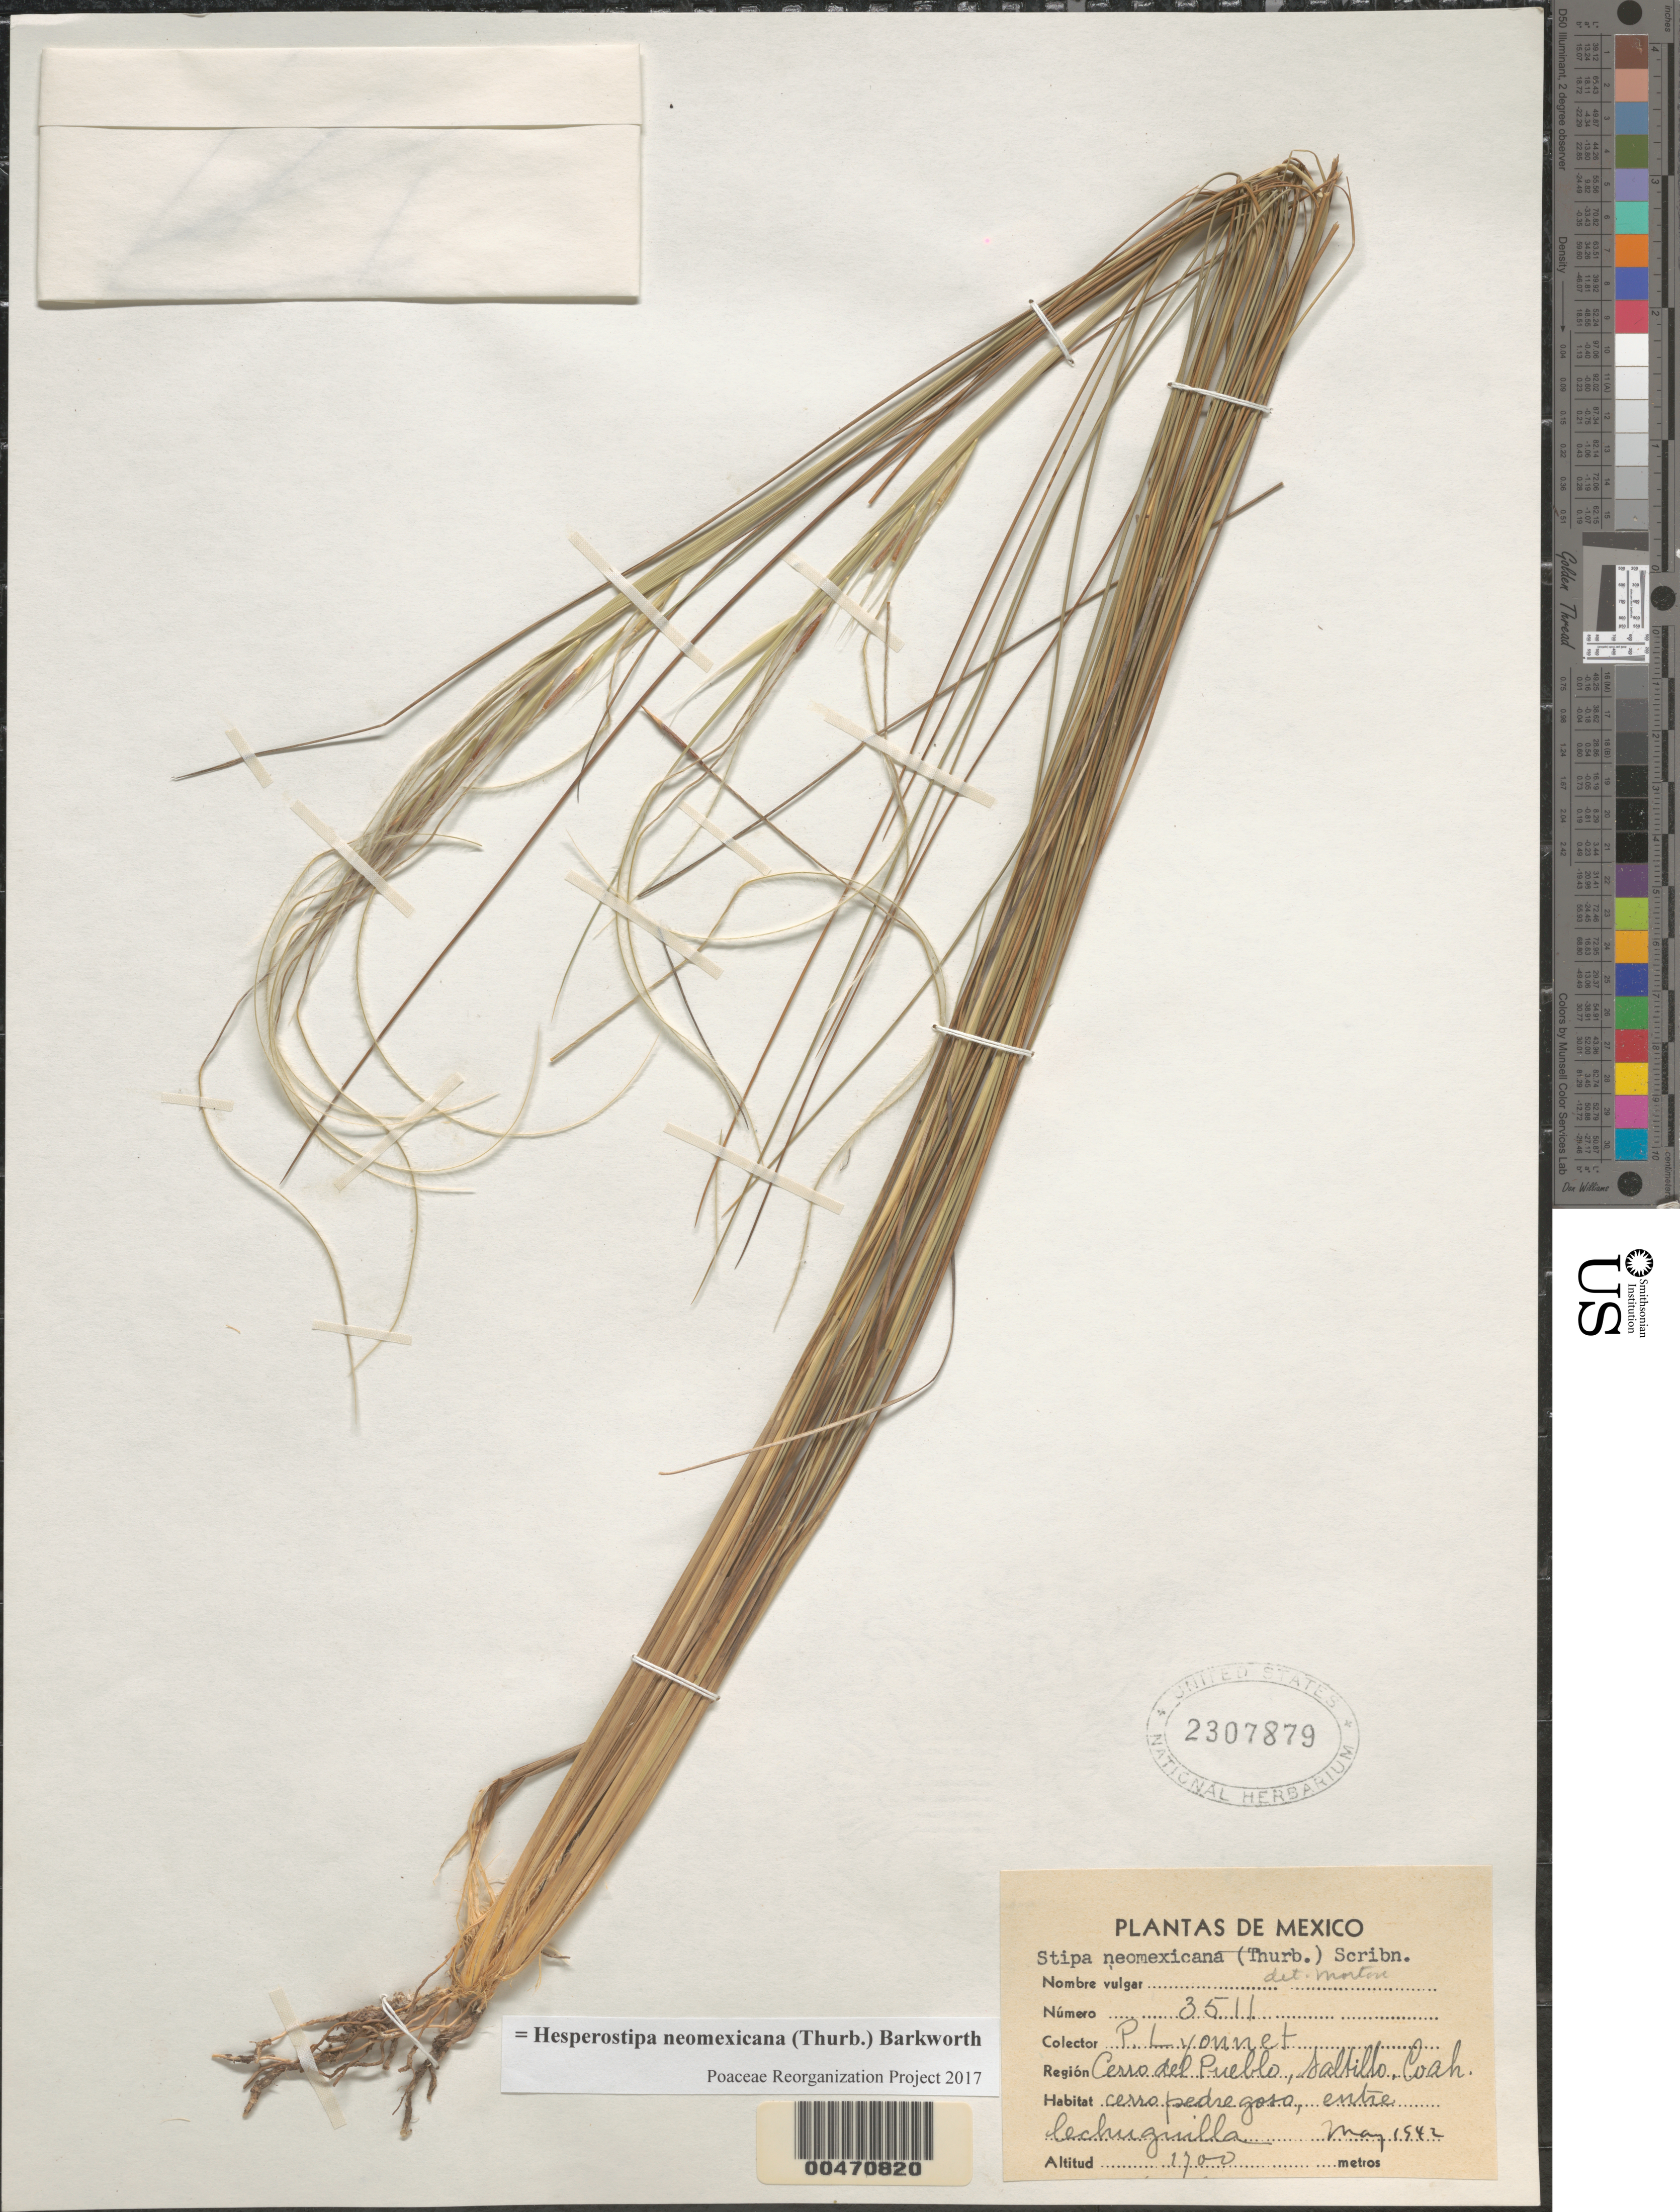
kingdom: Plantae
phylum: Tracheophyta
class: Liliopsida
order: Poales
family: Poaceae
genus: Hesperostipa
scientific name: Hesperostipa neomexicana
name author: (Thurb.) Barkworth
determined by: Poaceae Reorganization Project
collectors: P. Lyonnet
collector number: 3511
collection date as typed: May 1942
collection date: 1942-05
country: Mexico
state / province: Coahuila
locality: Cerro del Pueblo, Saltillo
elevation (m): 1700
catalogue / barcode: US 2307879